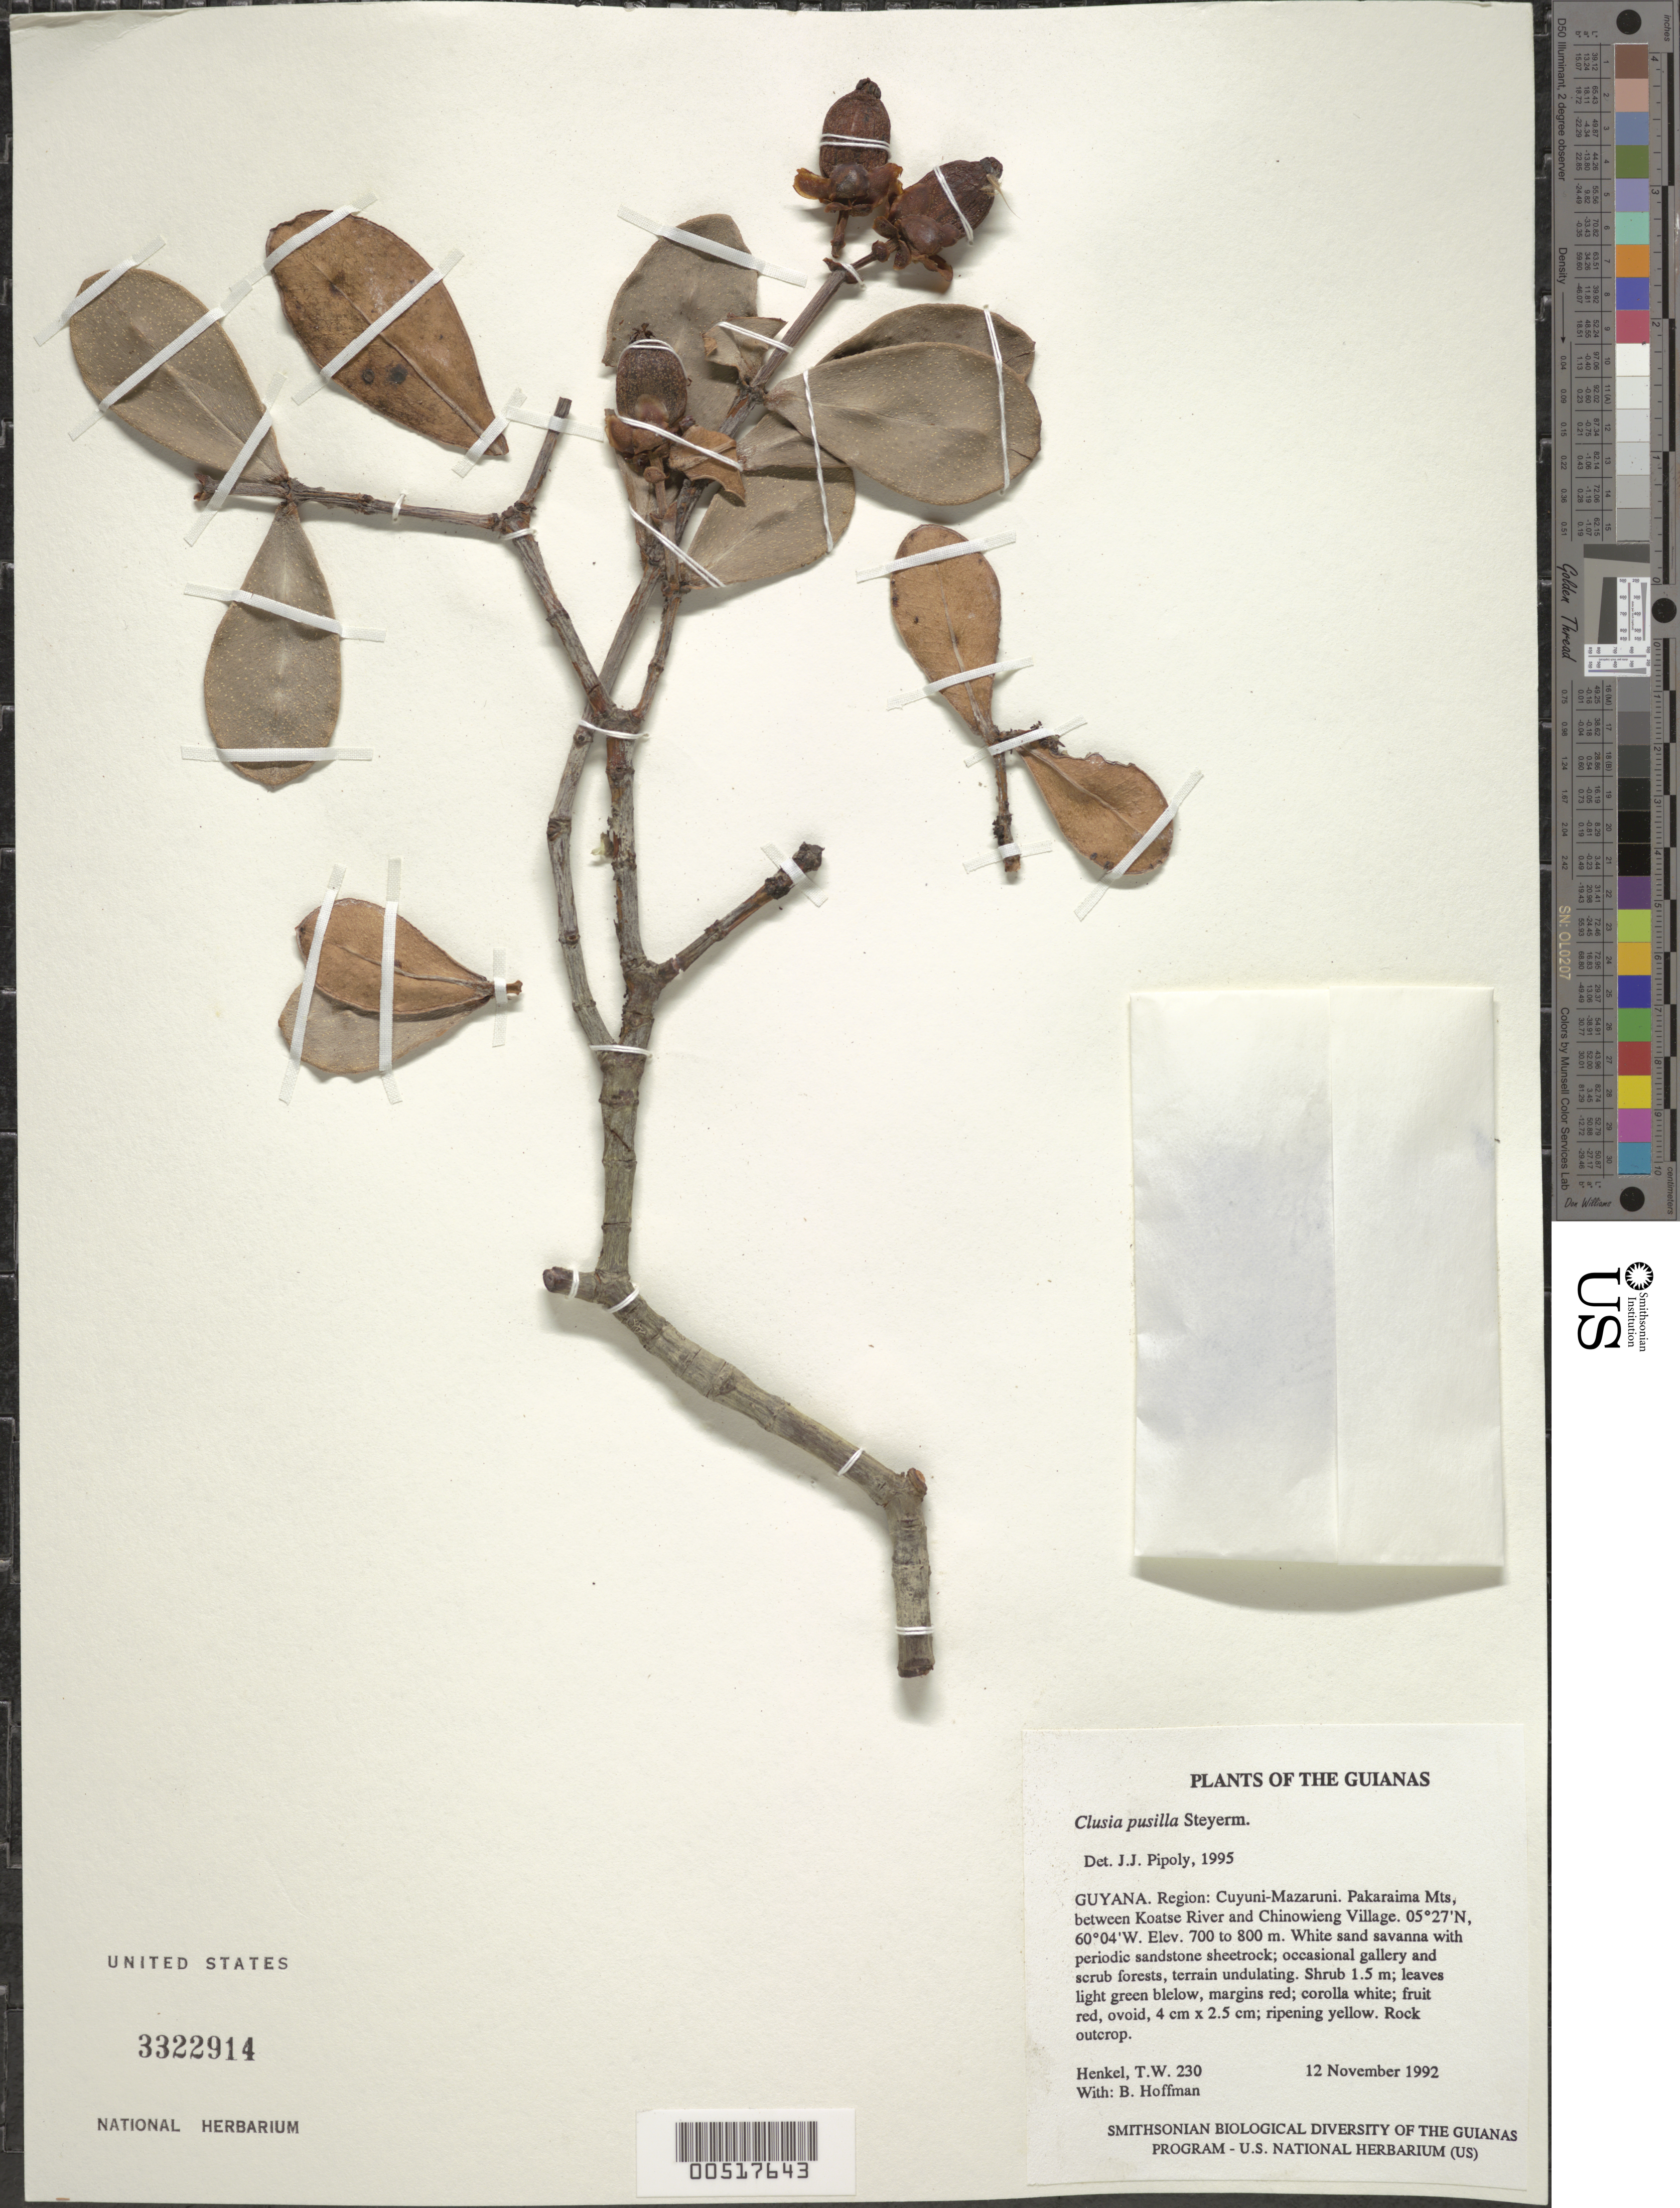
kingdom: Plantae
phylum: Tracheophyta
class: Magnoliopsida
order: Malpighiales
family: Clusiaceae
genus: Clusia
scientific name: Clusia pusilla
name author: Steyerm.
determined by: Pipoly, J. J., III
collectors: T. Henkel & B. Hoffman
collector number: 230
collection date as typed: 12 November 1992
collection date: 1992-11-12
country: Guyana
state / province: Cuyuni-Mazaruni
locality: Pakaraima Mts, between Koatse River and Chinowieng Village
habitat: White sand savanna with periodic sandstone sheetrock; occasional gallery and scrub forests, terrain undulating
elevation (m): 700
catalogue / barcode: US 3322914